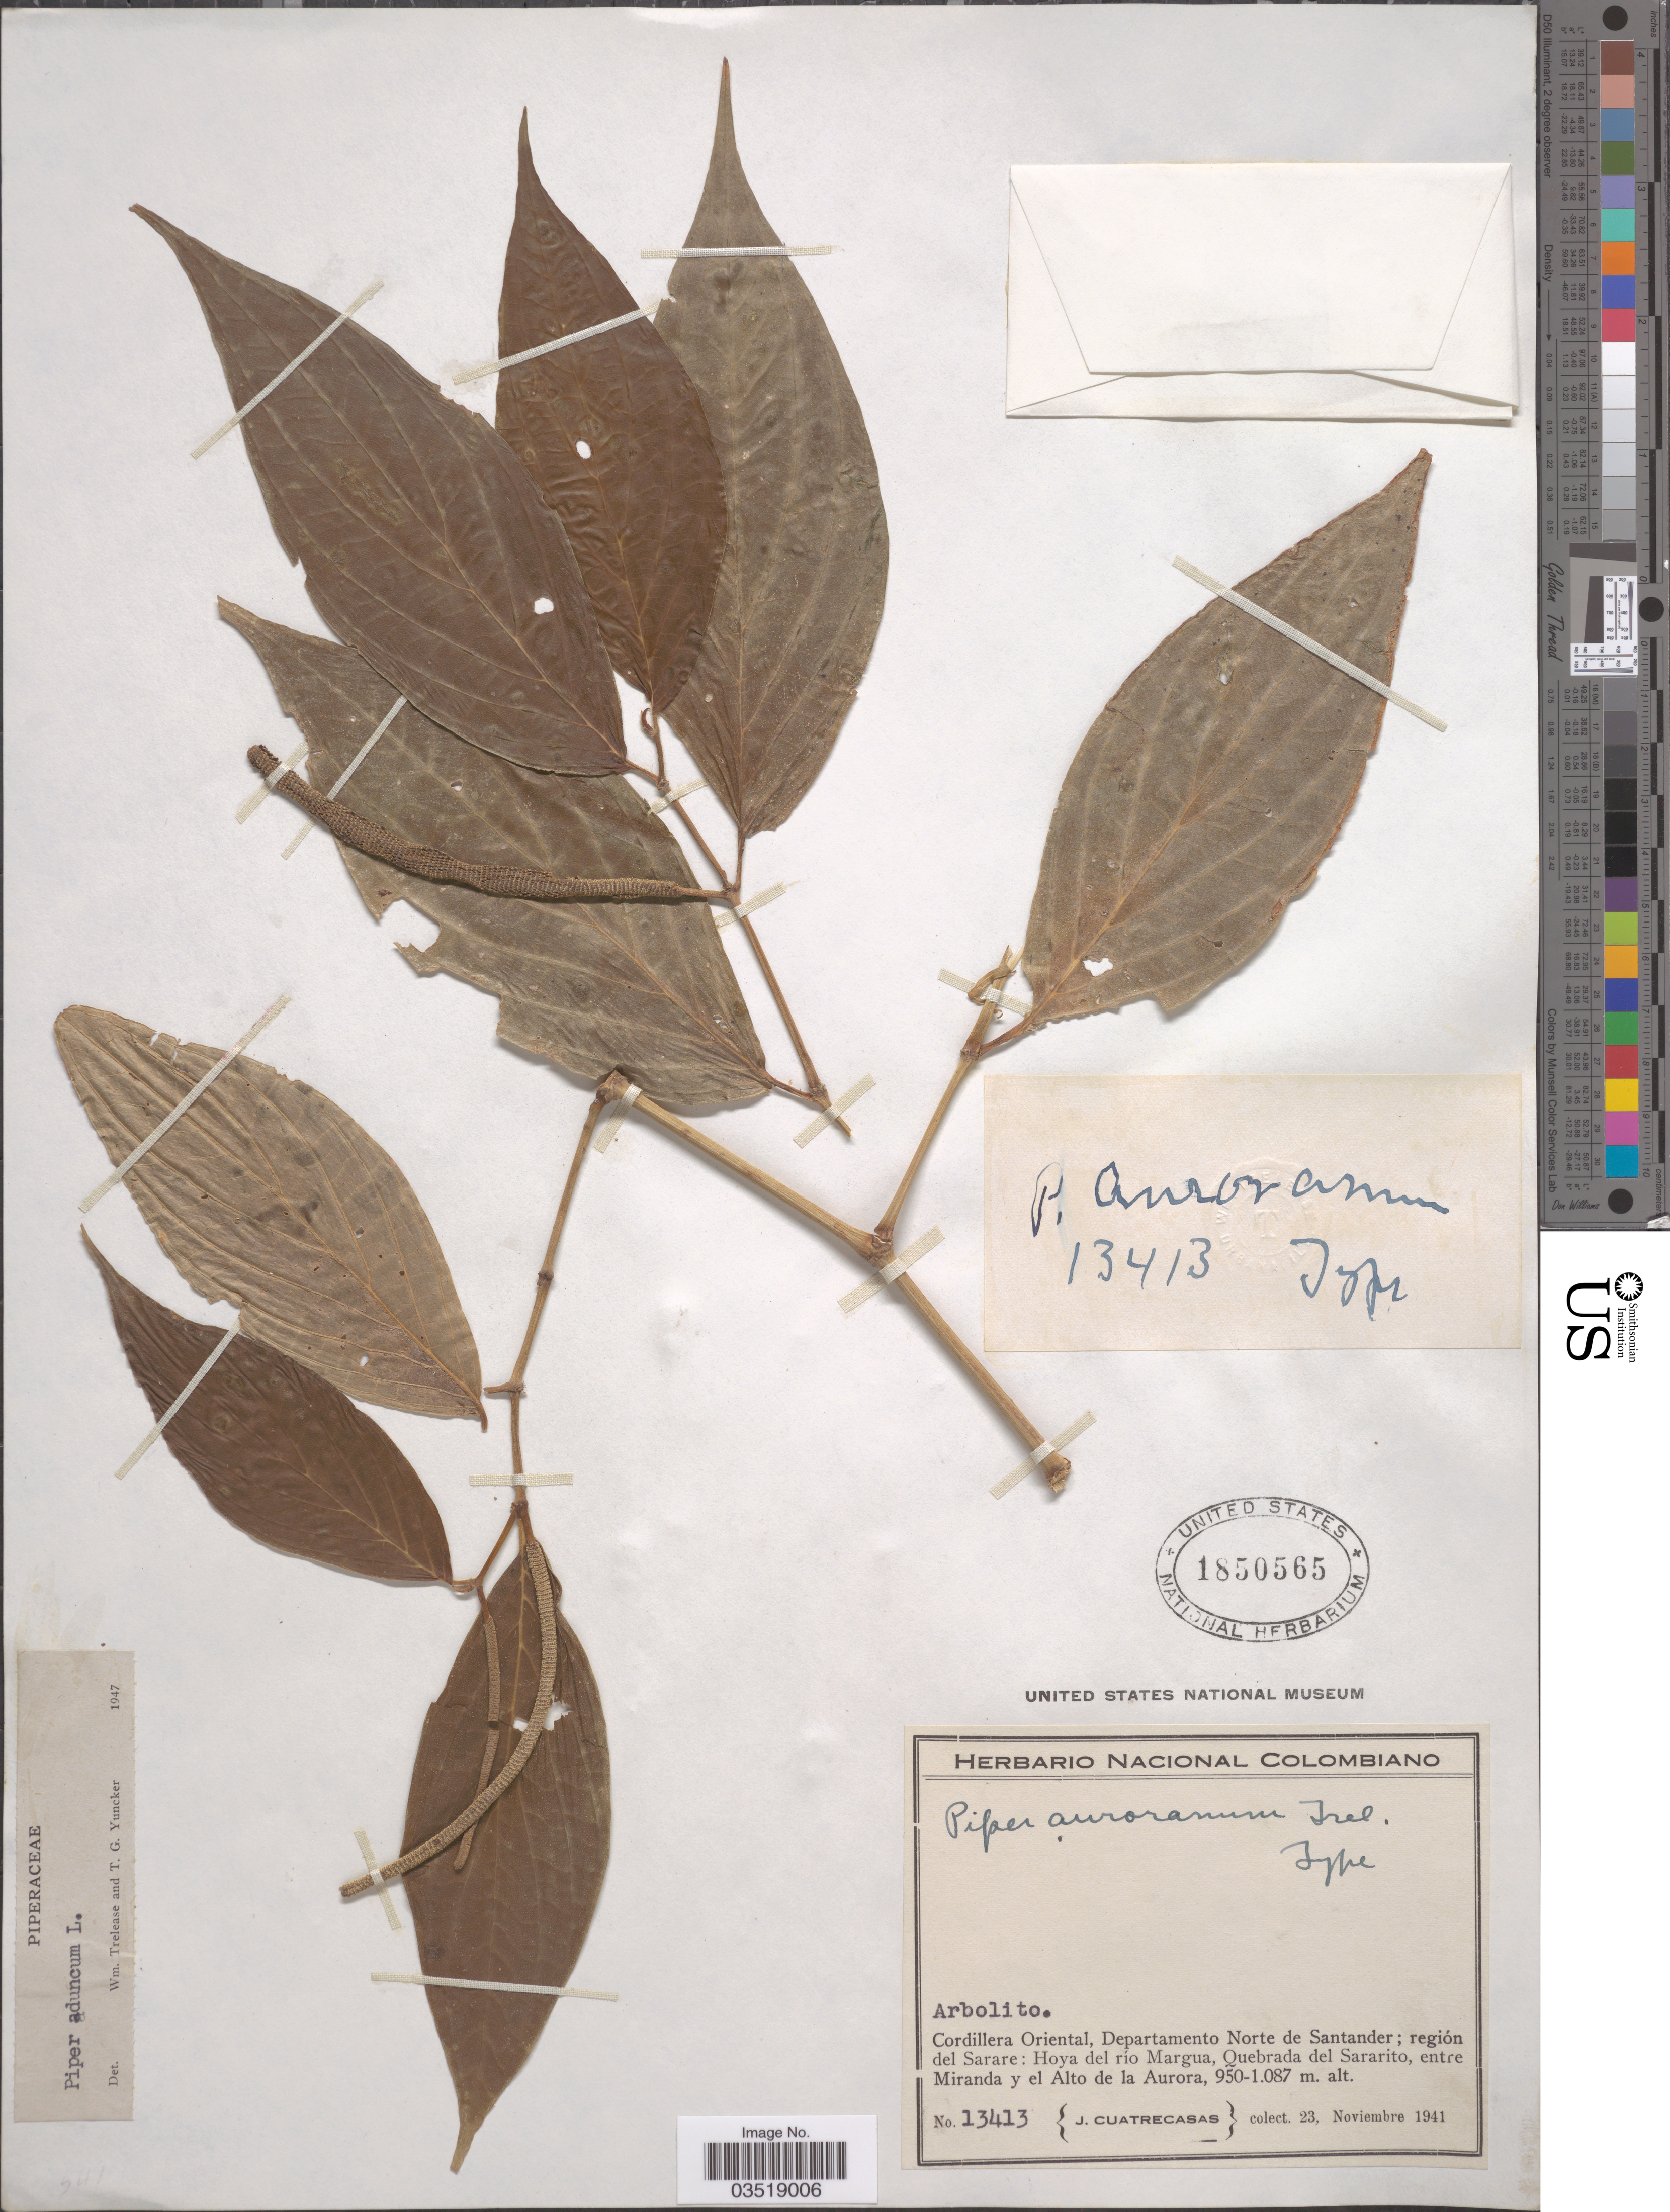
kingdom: Plantae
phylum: Tracheophyta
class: Magnoliopsida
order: Piperales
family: Piperaceae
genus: Piper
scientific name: Piper aduncum var. aduncum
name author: L.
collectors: J. Cuatrecasas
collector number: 13413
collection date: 1941-11-23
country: Colombia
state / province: Norte de Santander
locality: Cordillera Oriental, Departamento Norte de Santander; región del Sarare: Hoya del río Margua, Quebrada del Sararito, entre Miranda y el Alto de la Aurora.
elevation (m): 950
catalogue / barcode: US 1850565